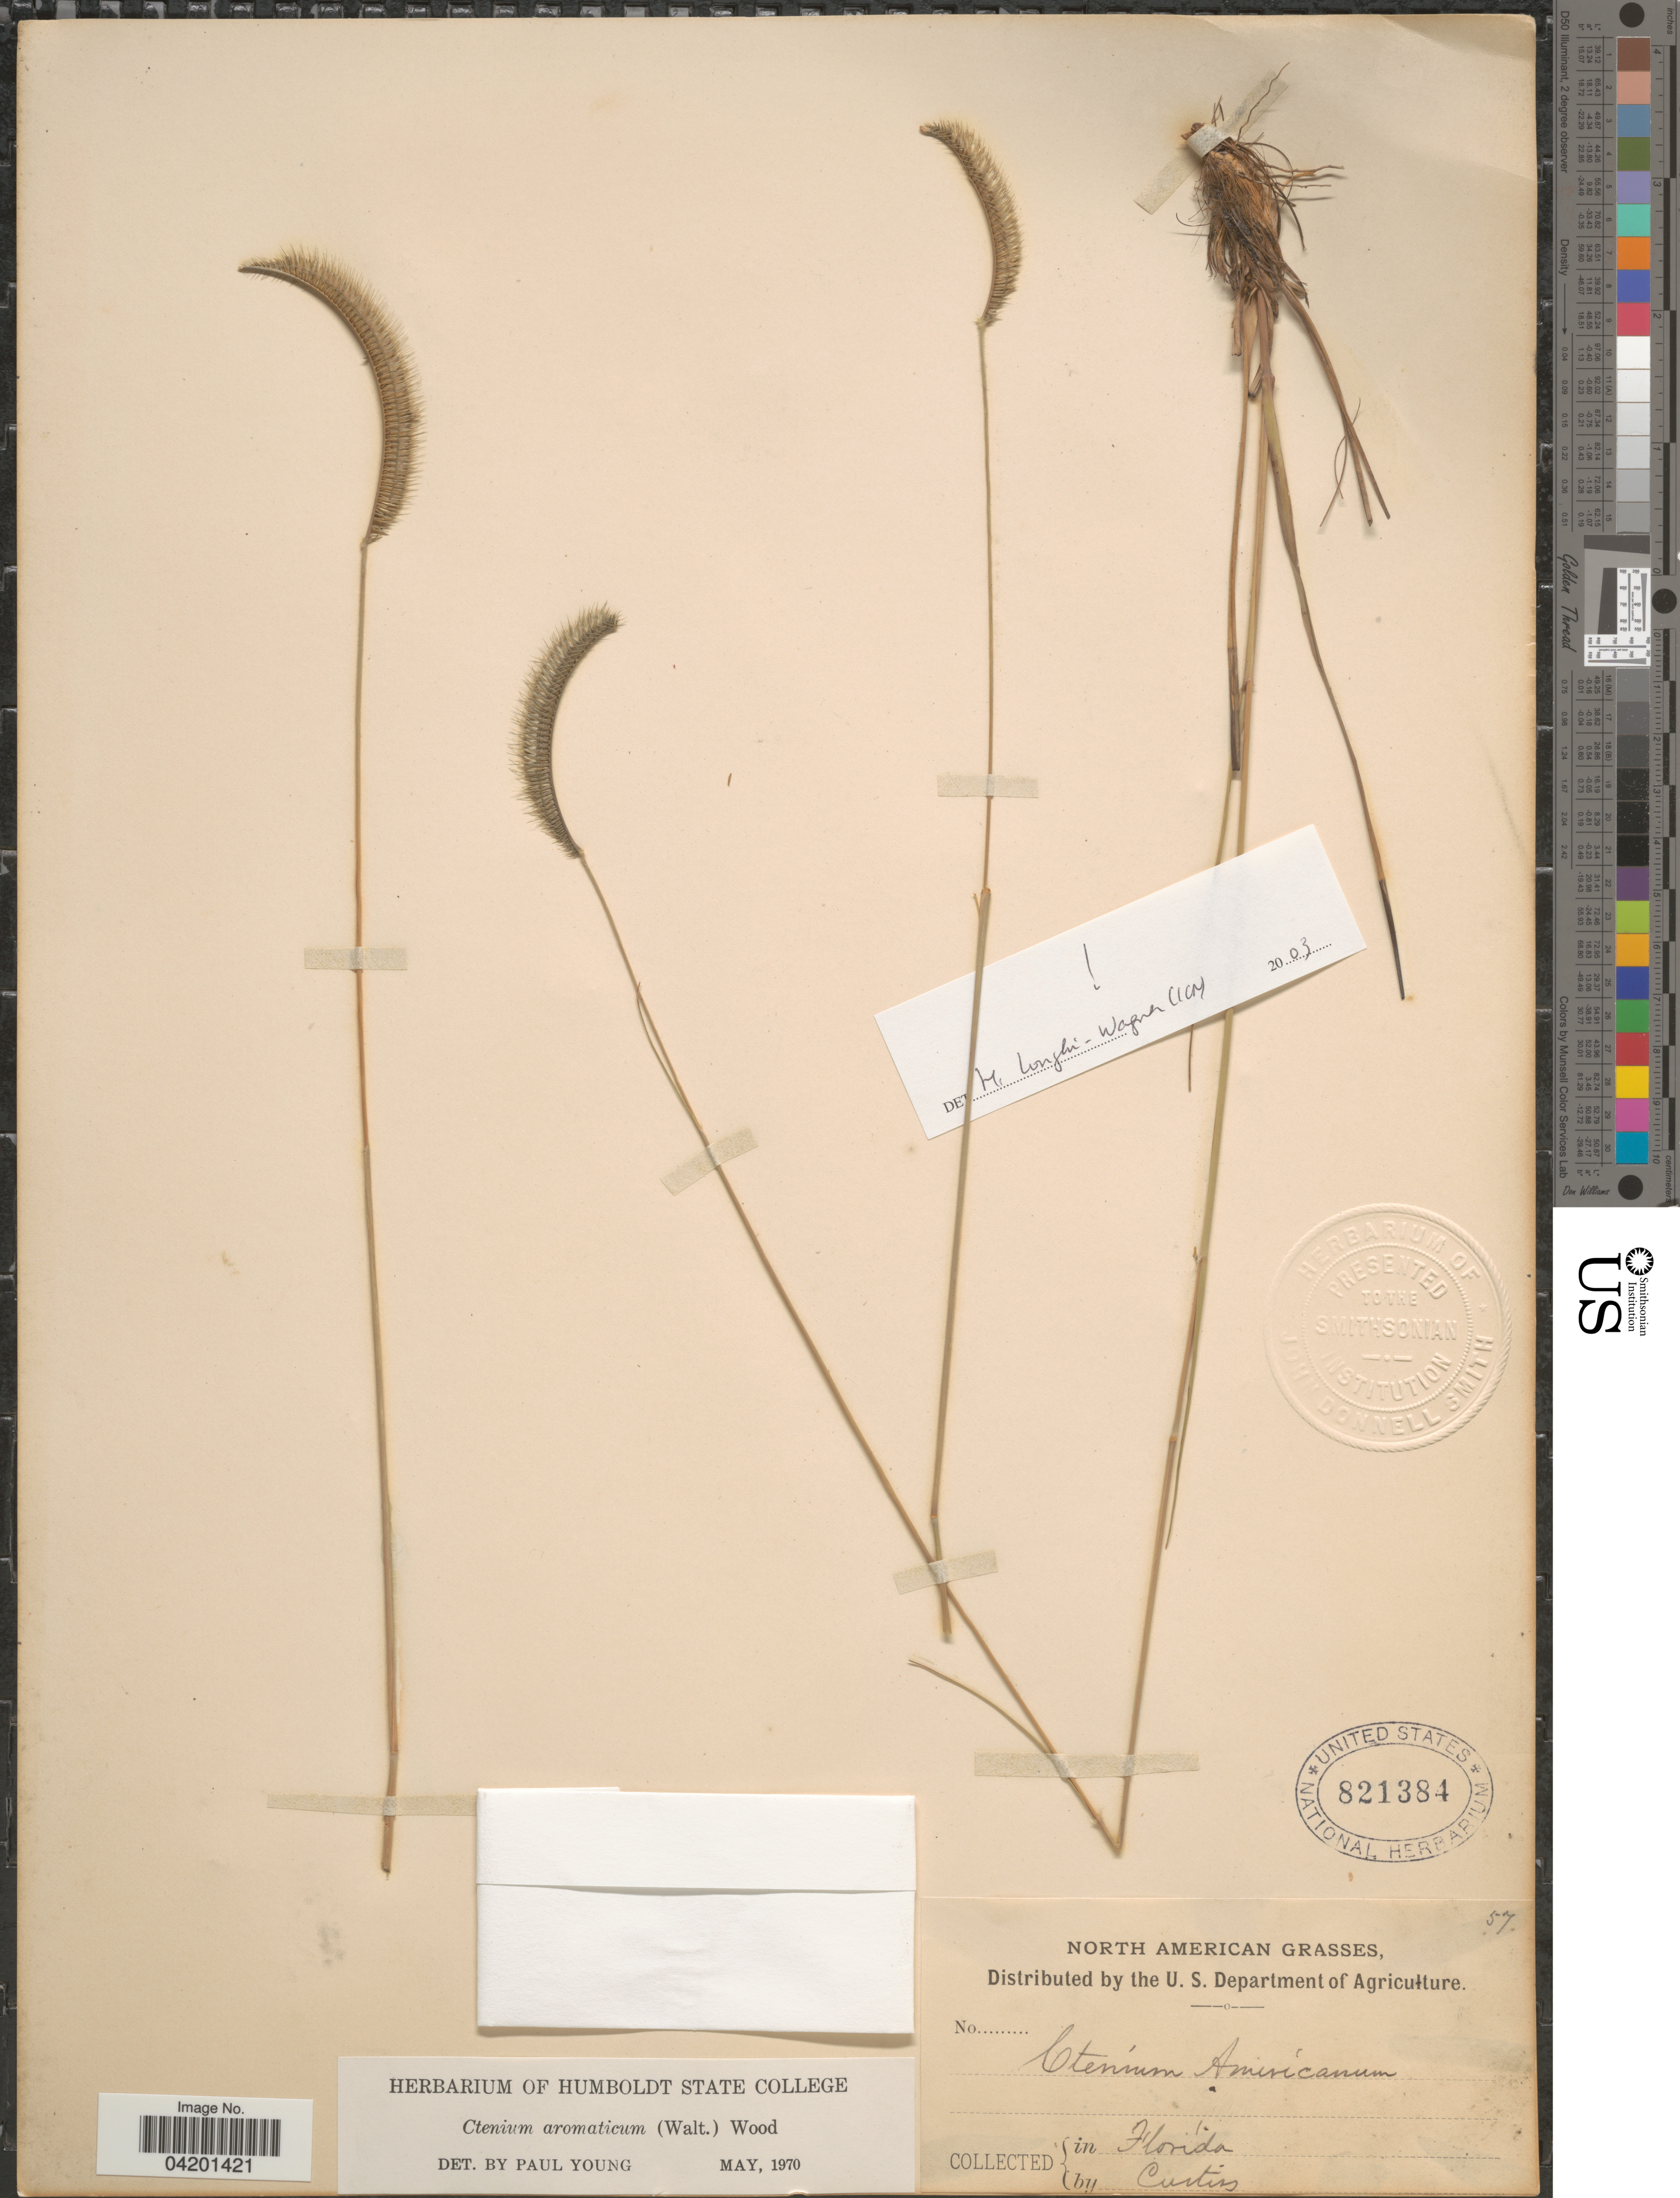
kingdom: Plantae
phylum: Tracheophyta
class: Liliopsida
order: Poales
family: Poaceae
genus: Ctenium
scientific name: Ctenium aromaticum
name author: (Walter) Alph. Wood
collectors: -. Curtiss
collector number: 57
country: United States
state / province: Florida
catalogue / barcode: US 821384